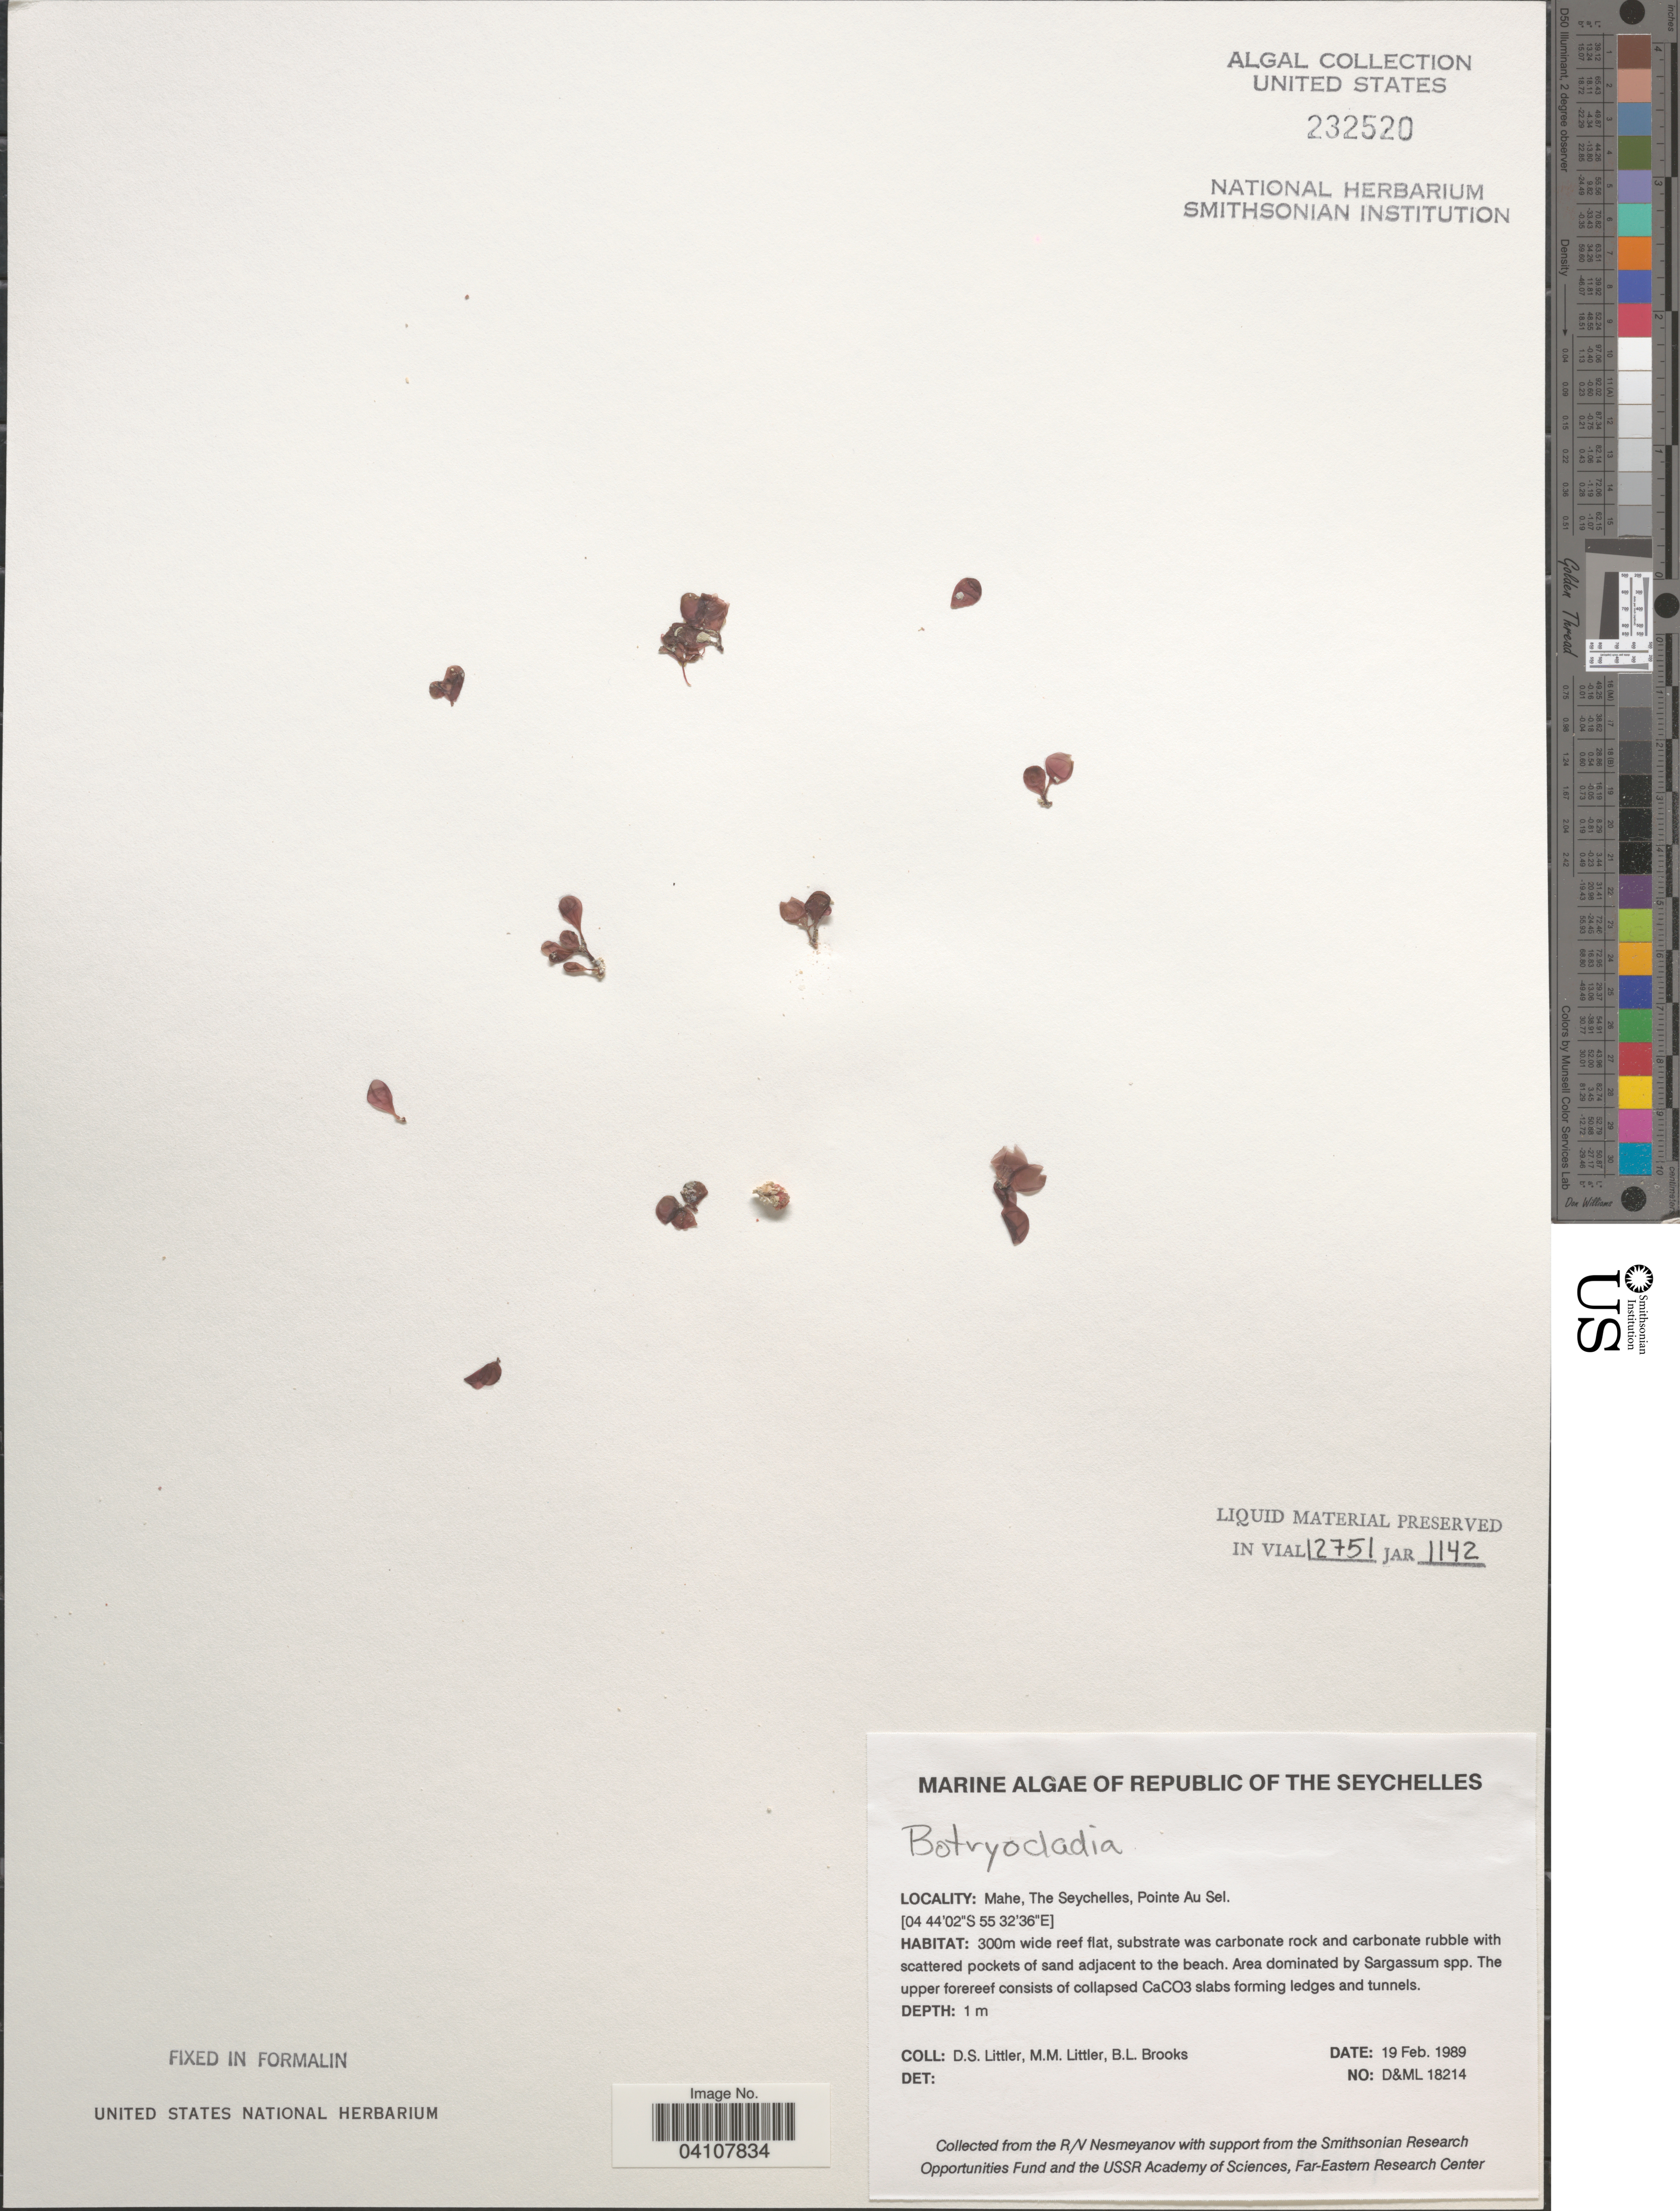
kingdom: Plantae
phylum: Rhodophyta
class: Florideophyceae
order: Rhodymeniales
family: Rhodymeniaceae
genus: Botryocladia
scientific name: Botryocladia sp.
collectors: D. S. Littler & B. Brooks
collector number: D&ML18214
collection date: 1989-02-19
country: Seychelles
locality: Republic of the Seychelles. Mahe, Pointe Au Sel.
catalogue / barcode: US 232520